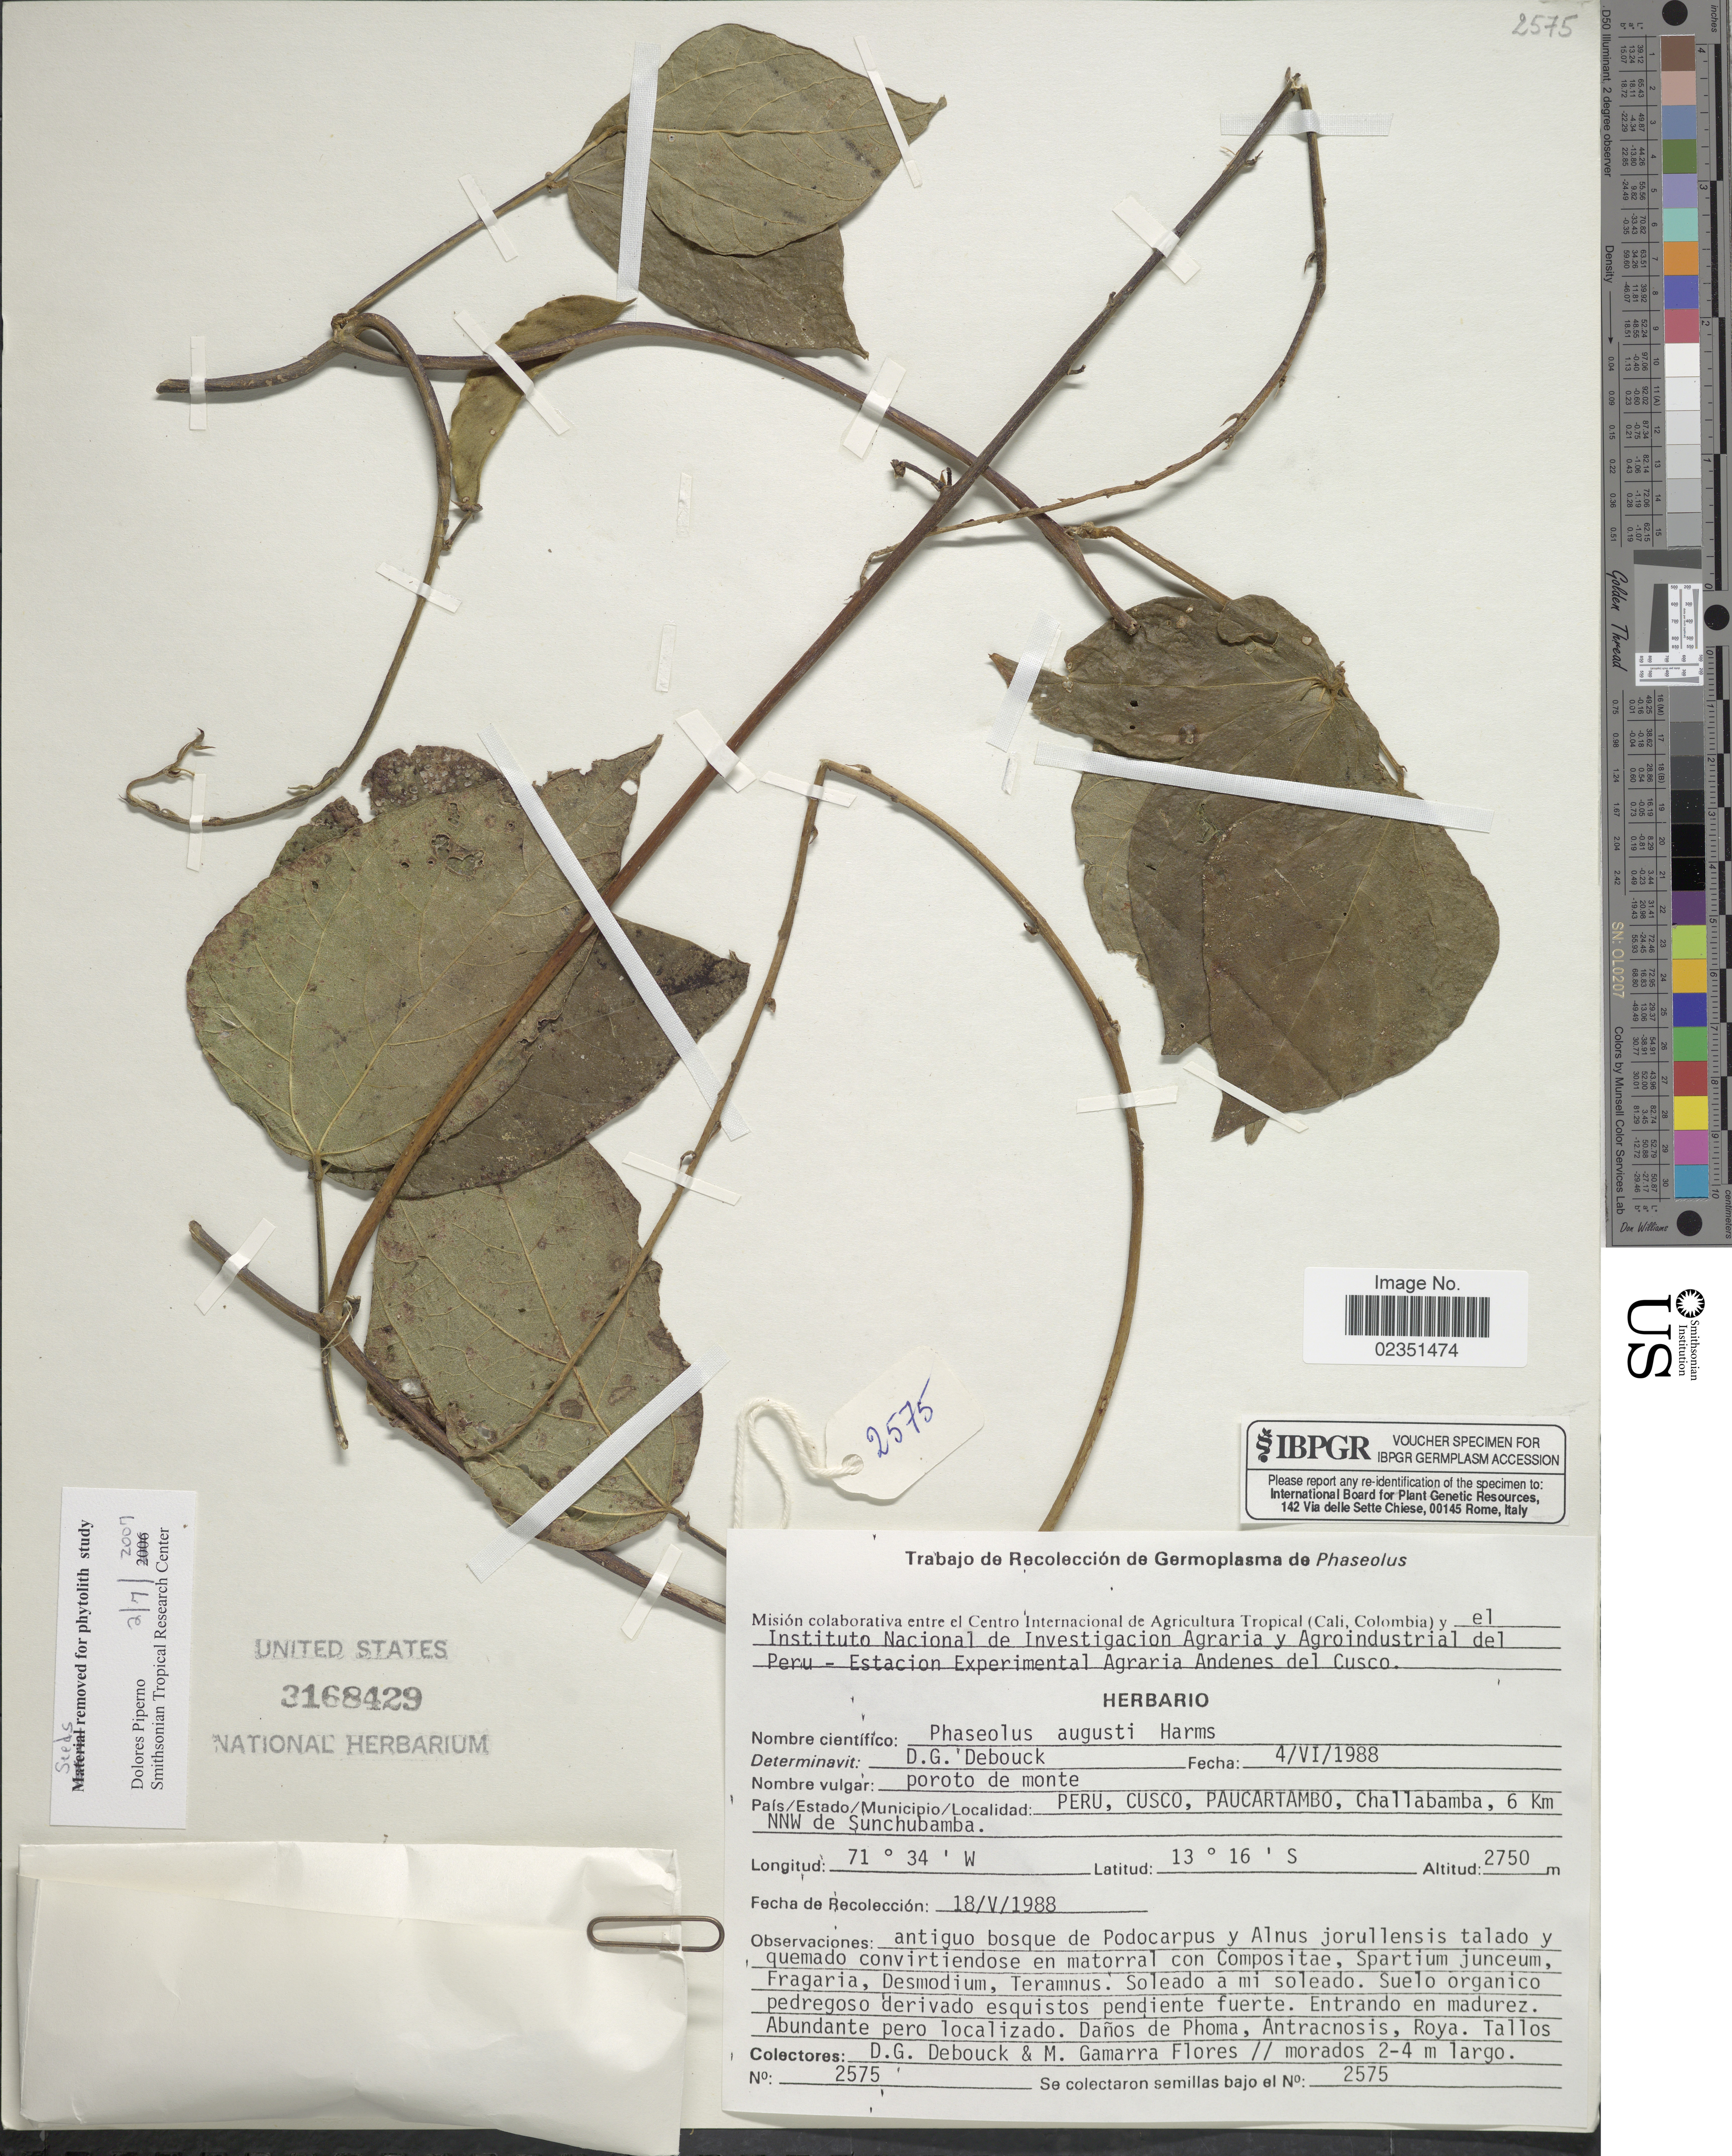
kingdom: Plantae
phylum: Tracheophyta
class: Magnoliopsida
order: Fabales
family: Fabaceae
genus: Phaseolus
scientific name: Phaseolus augusti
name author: Harms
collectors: D. Debouck & M. Gamarra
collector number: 2575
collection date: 1988-05-18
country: Peru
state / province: Cusco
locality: Paucartambo, Challabamba, 6 Km NNW de Sunchubamba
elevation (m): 2750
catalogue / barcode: US 3168429